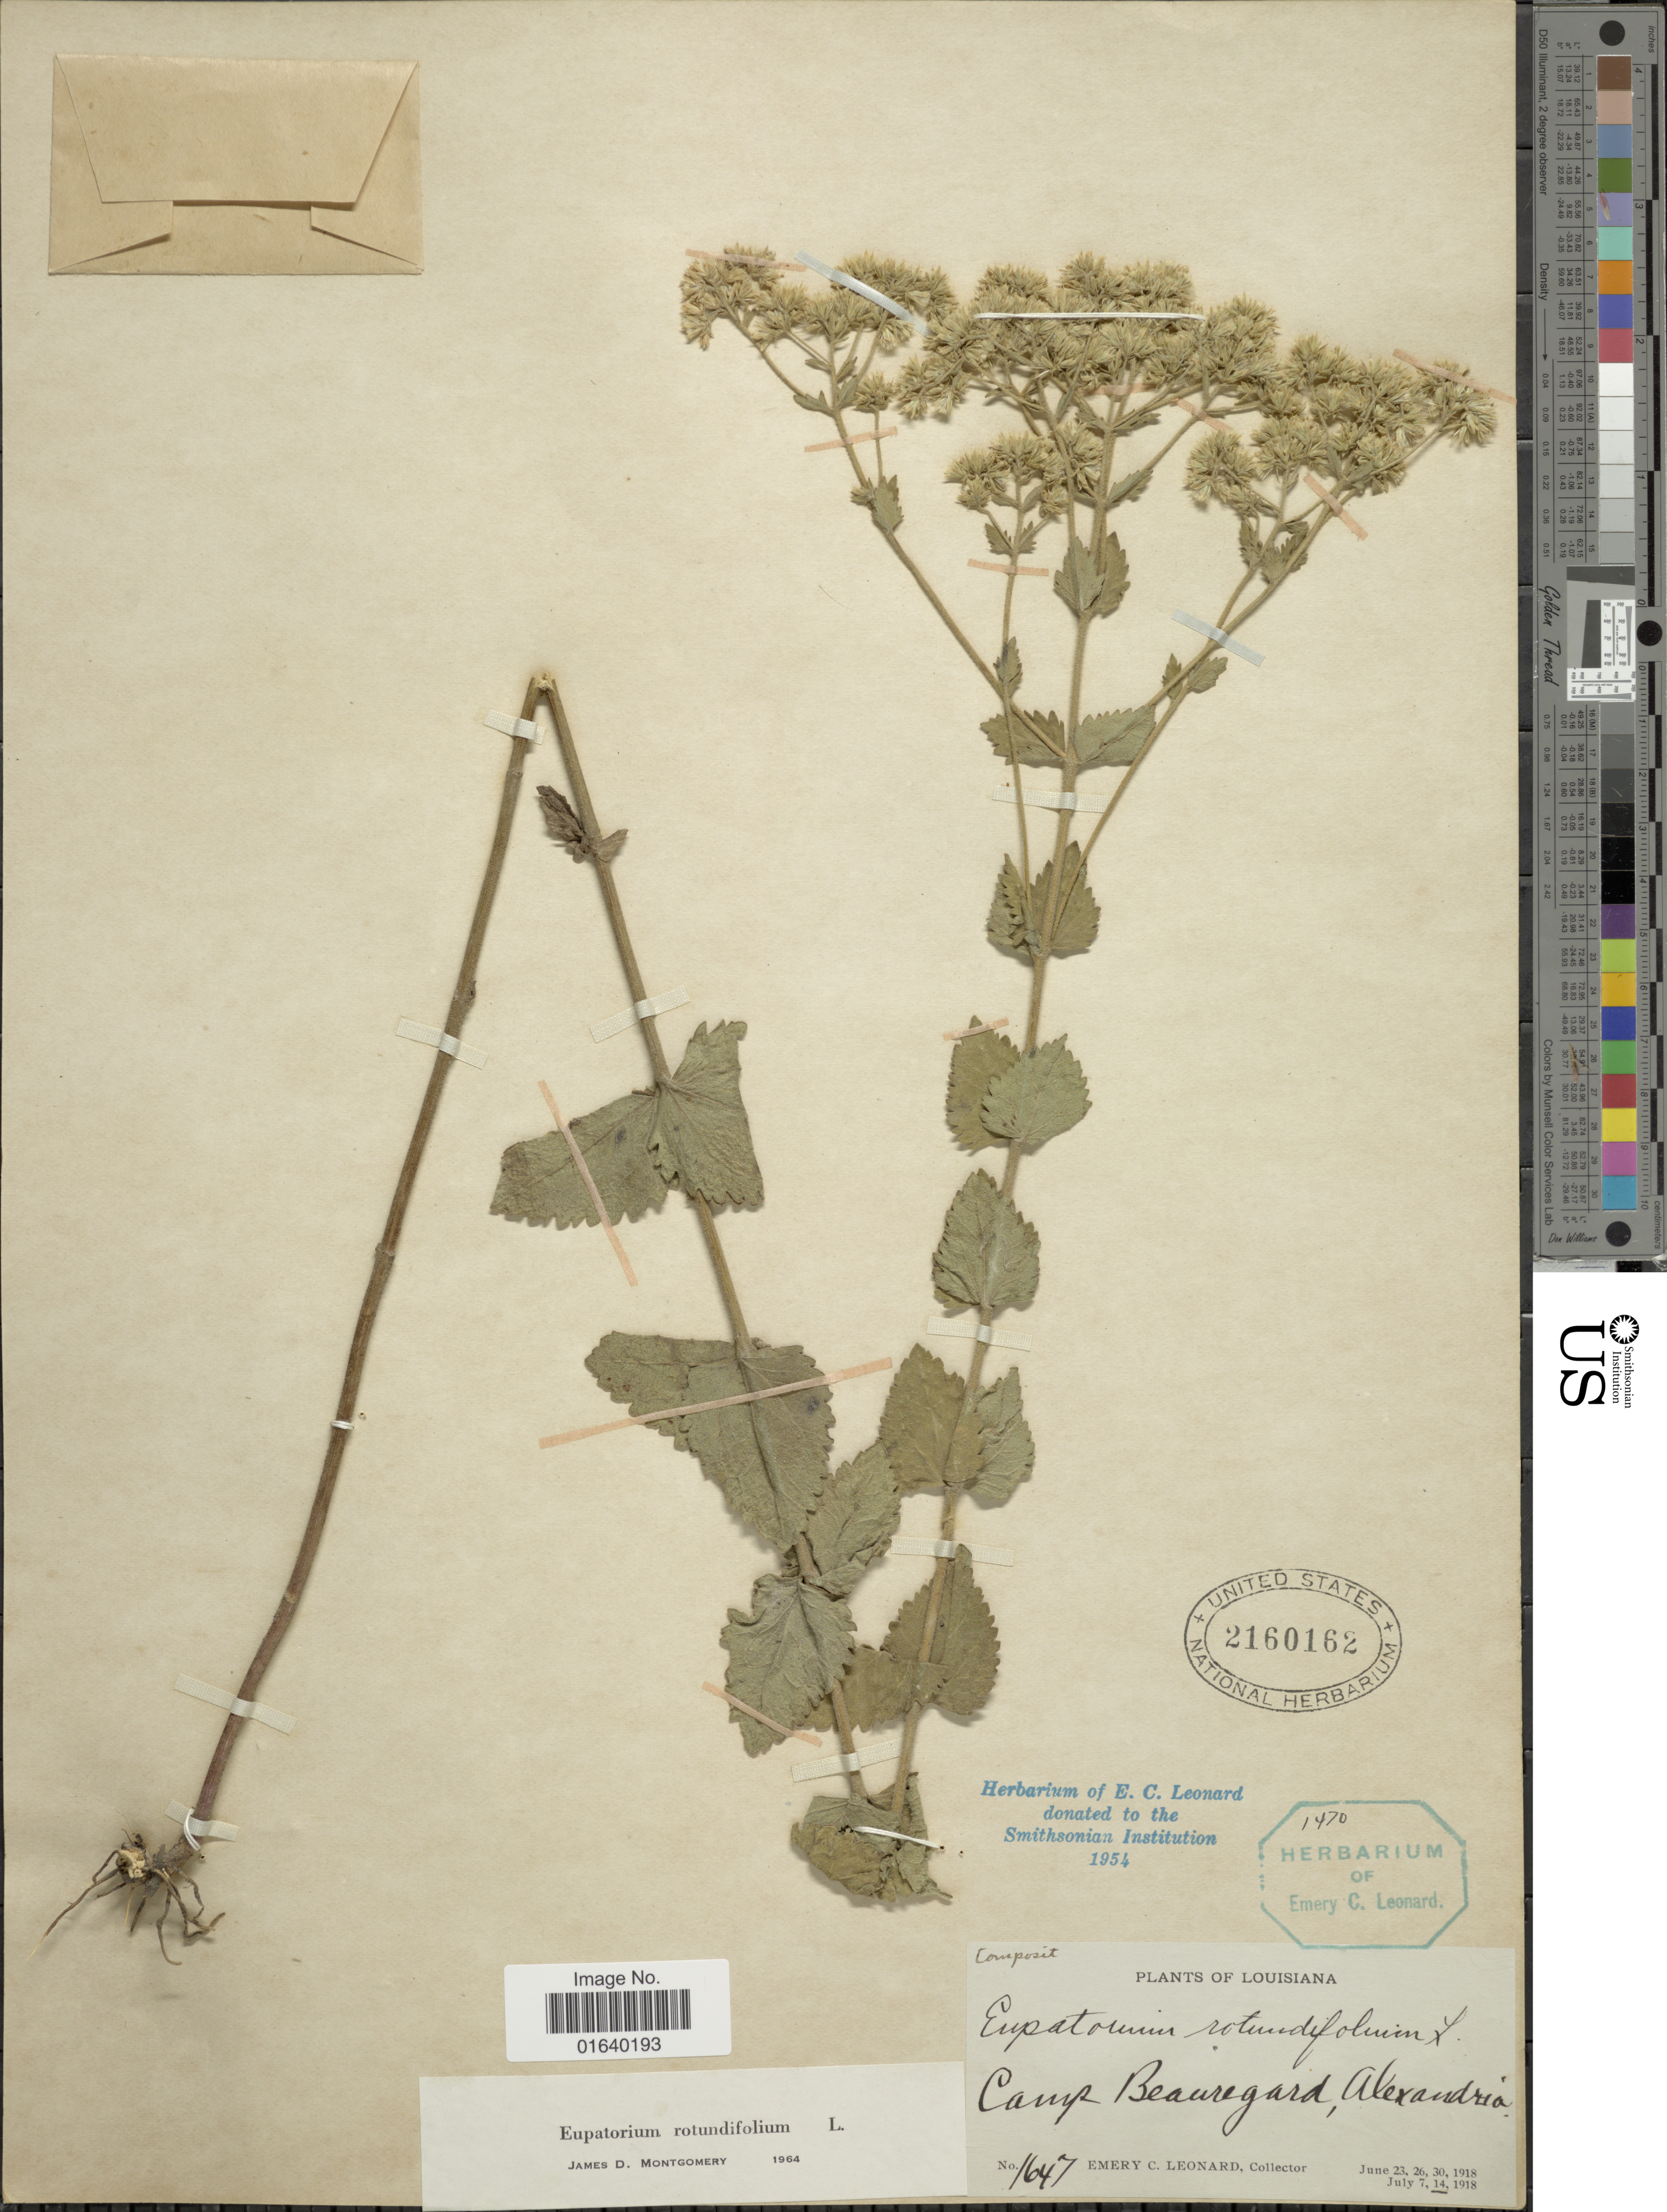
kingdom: Plantae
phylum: Tracheophyta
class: Magnoliopsida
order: Asterales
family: Asteraceae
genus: Eupatorium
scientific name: Eupatorium rotundifolium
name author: L.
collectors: E. C. Leonard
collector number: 1647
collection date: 1918-07-14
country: United States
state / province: Louisiana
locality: Camp Beauregard, Alexandria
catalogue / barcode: US 2160162